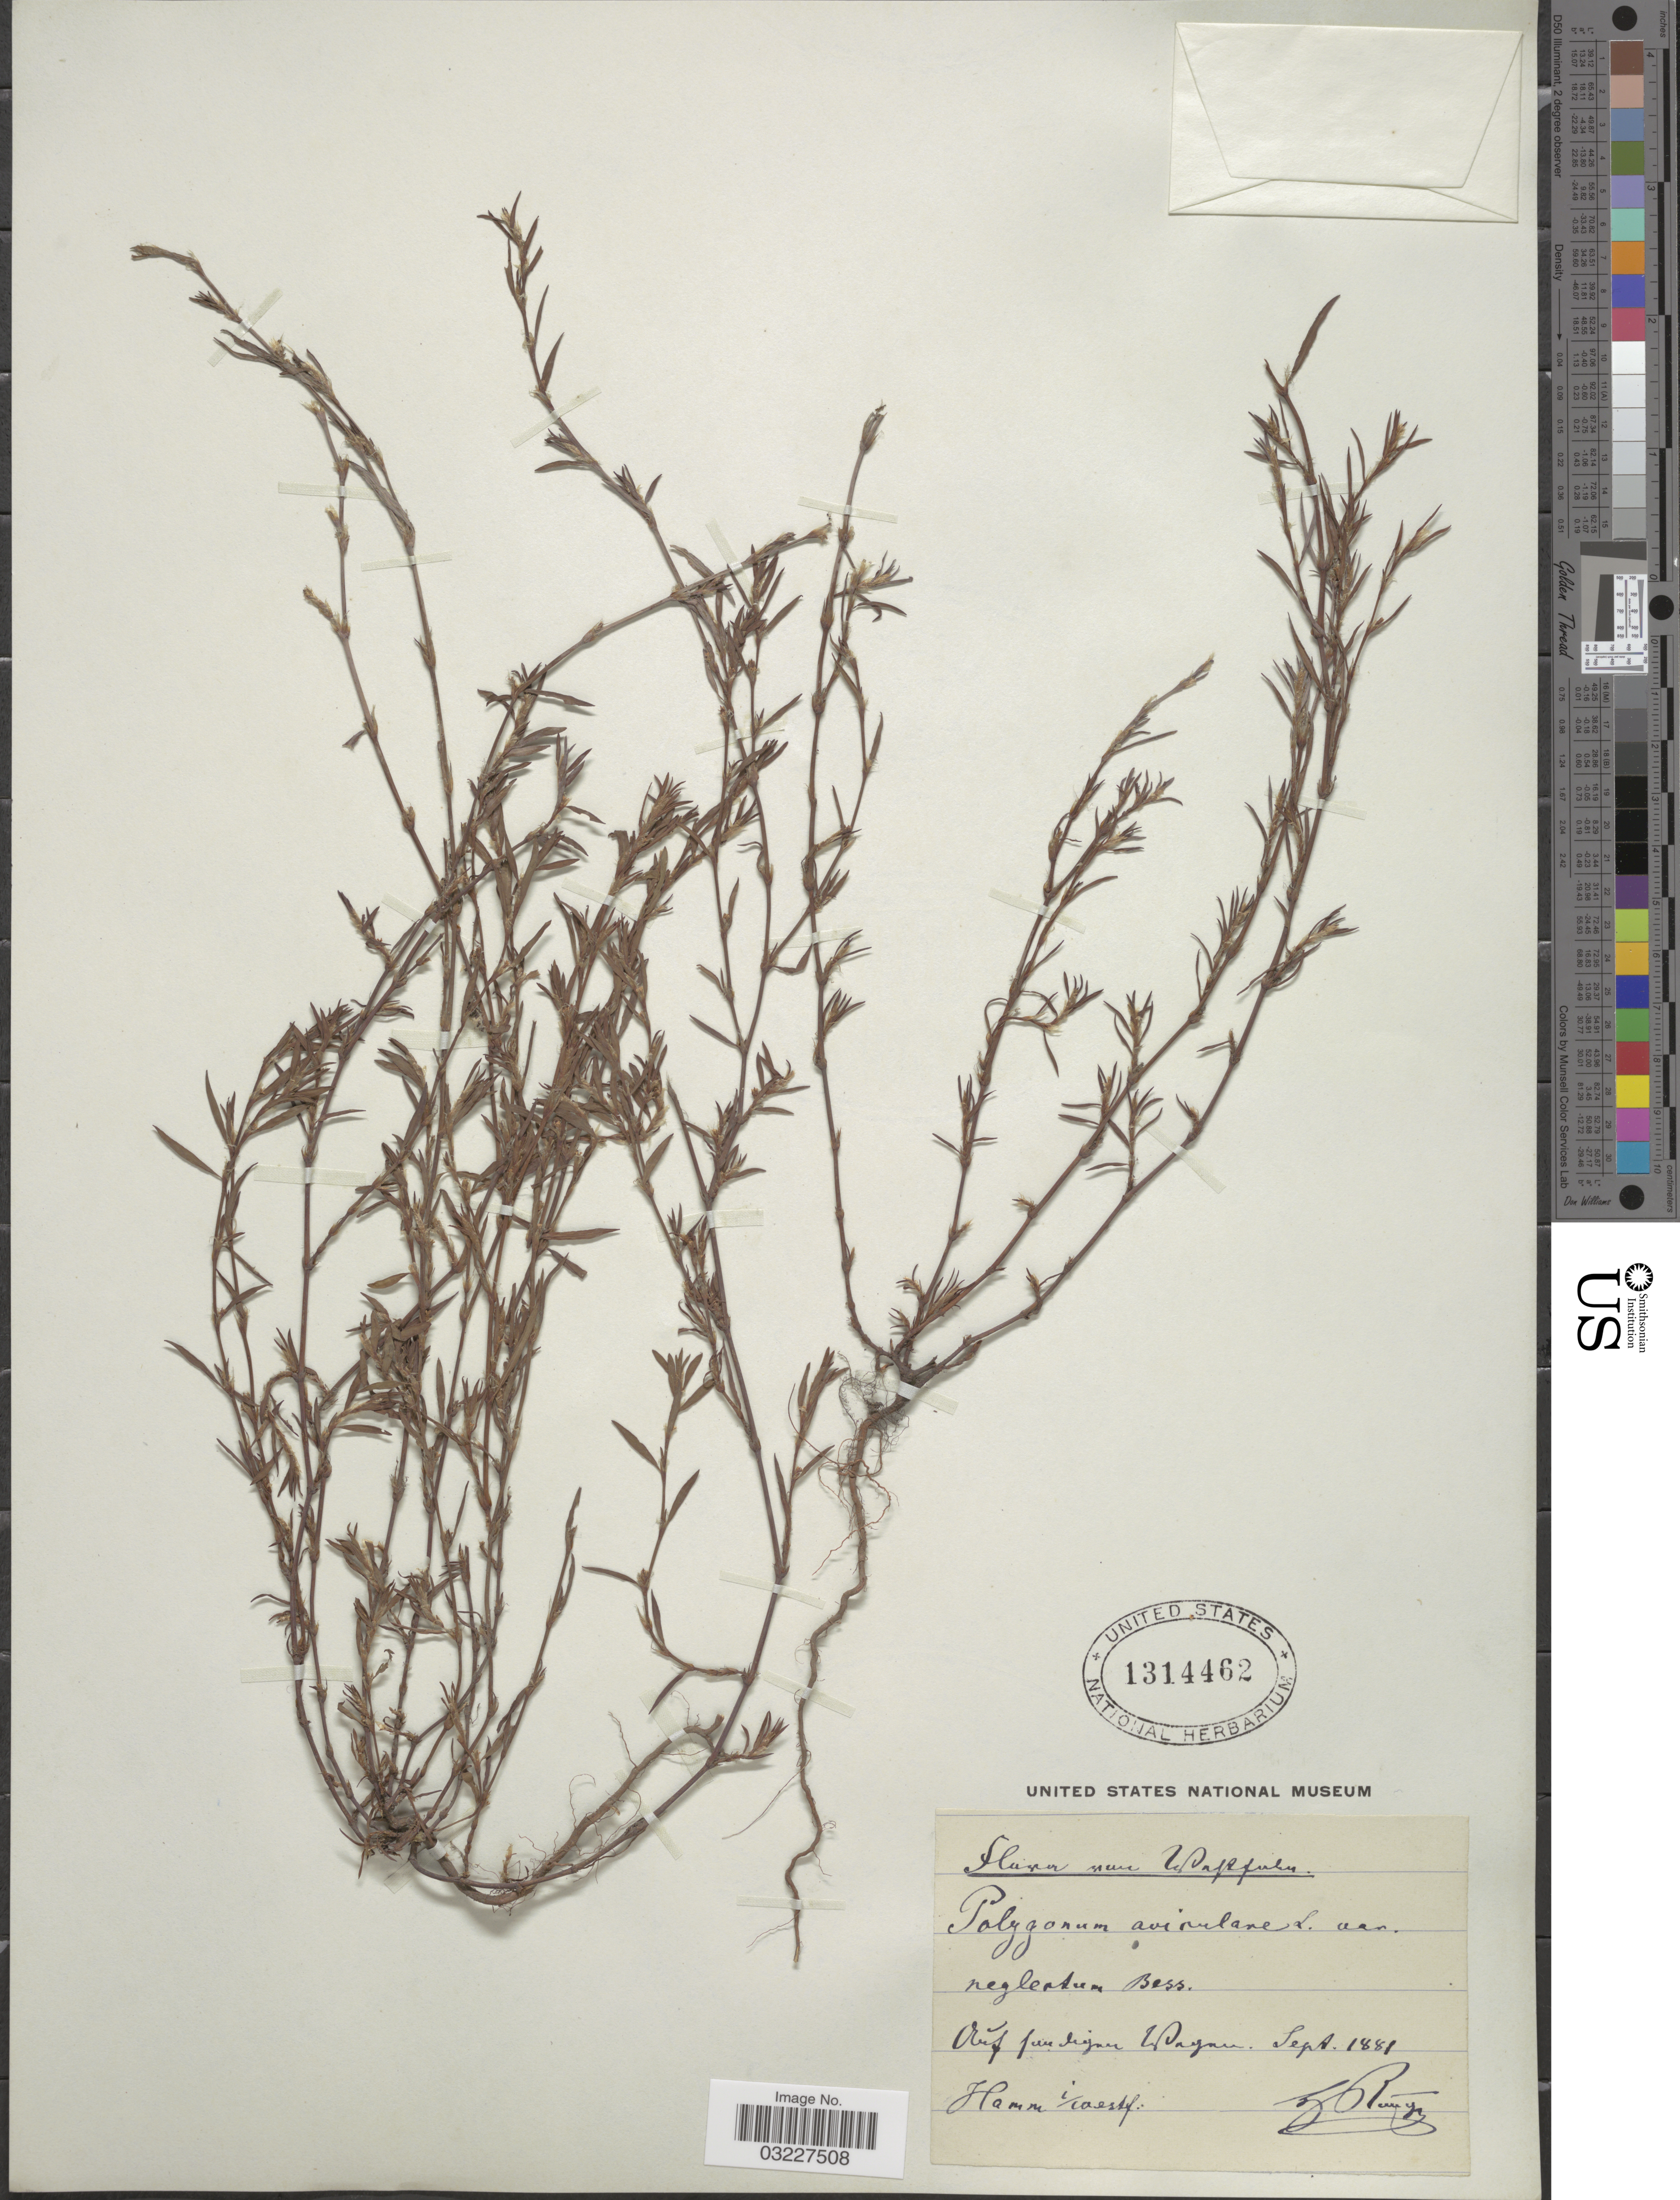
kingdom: Plantae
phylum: Tracheophyta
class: Magnoliopsida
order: Caryophyllales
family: Polygonaceae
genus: Polygonum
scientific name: Polygonum neglectum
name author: Besser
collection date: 1881-09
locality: Uppapulu, Auf fundegan Ipagnu. [interpreted]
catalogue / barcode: US 1314462